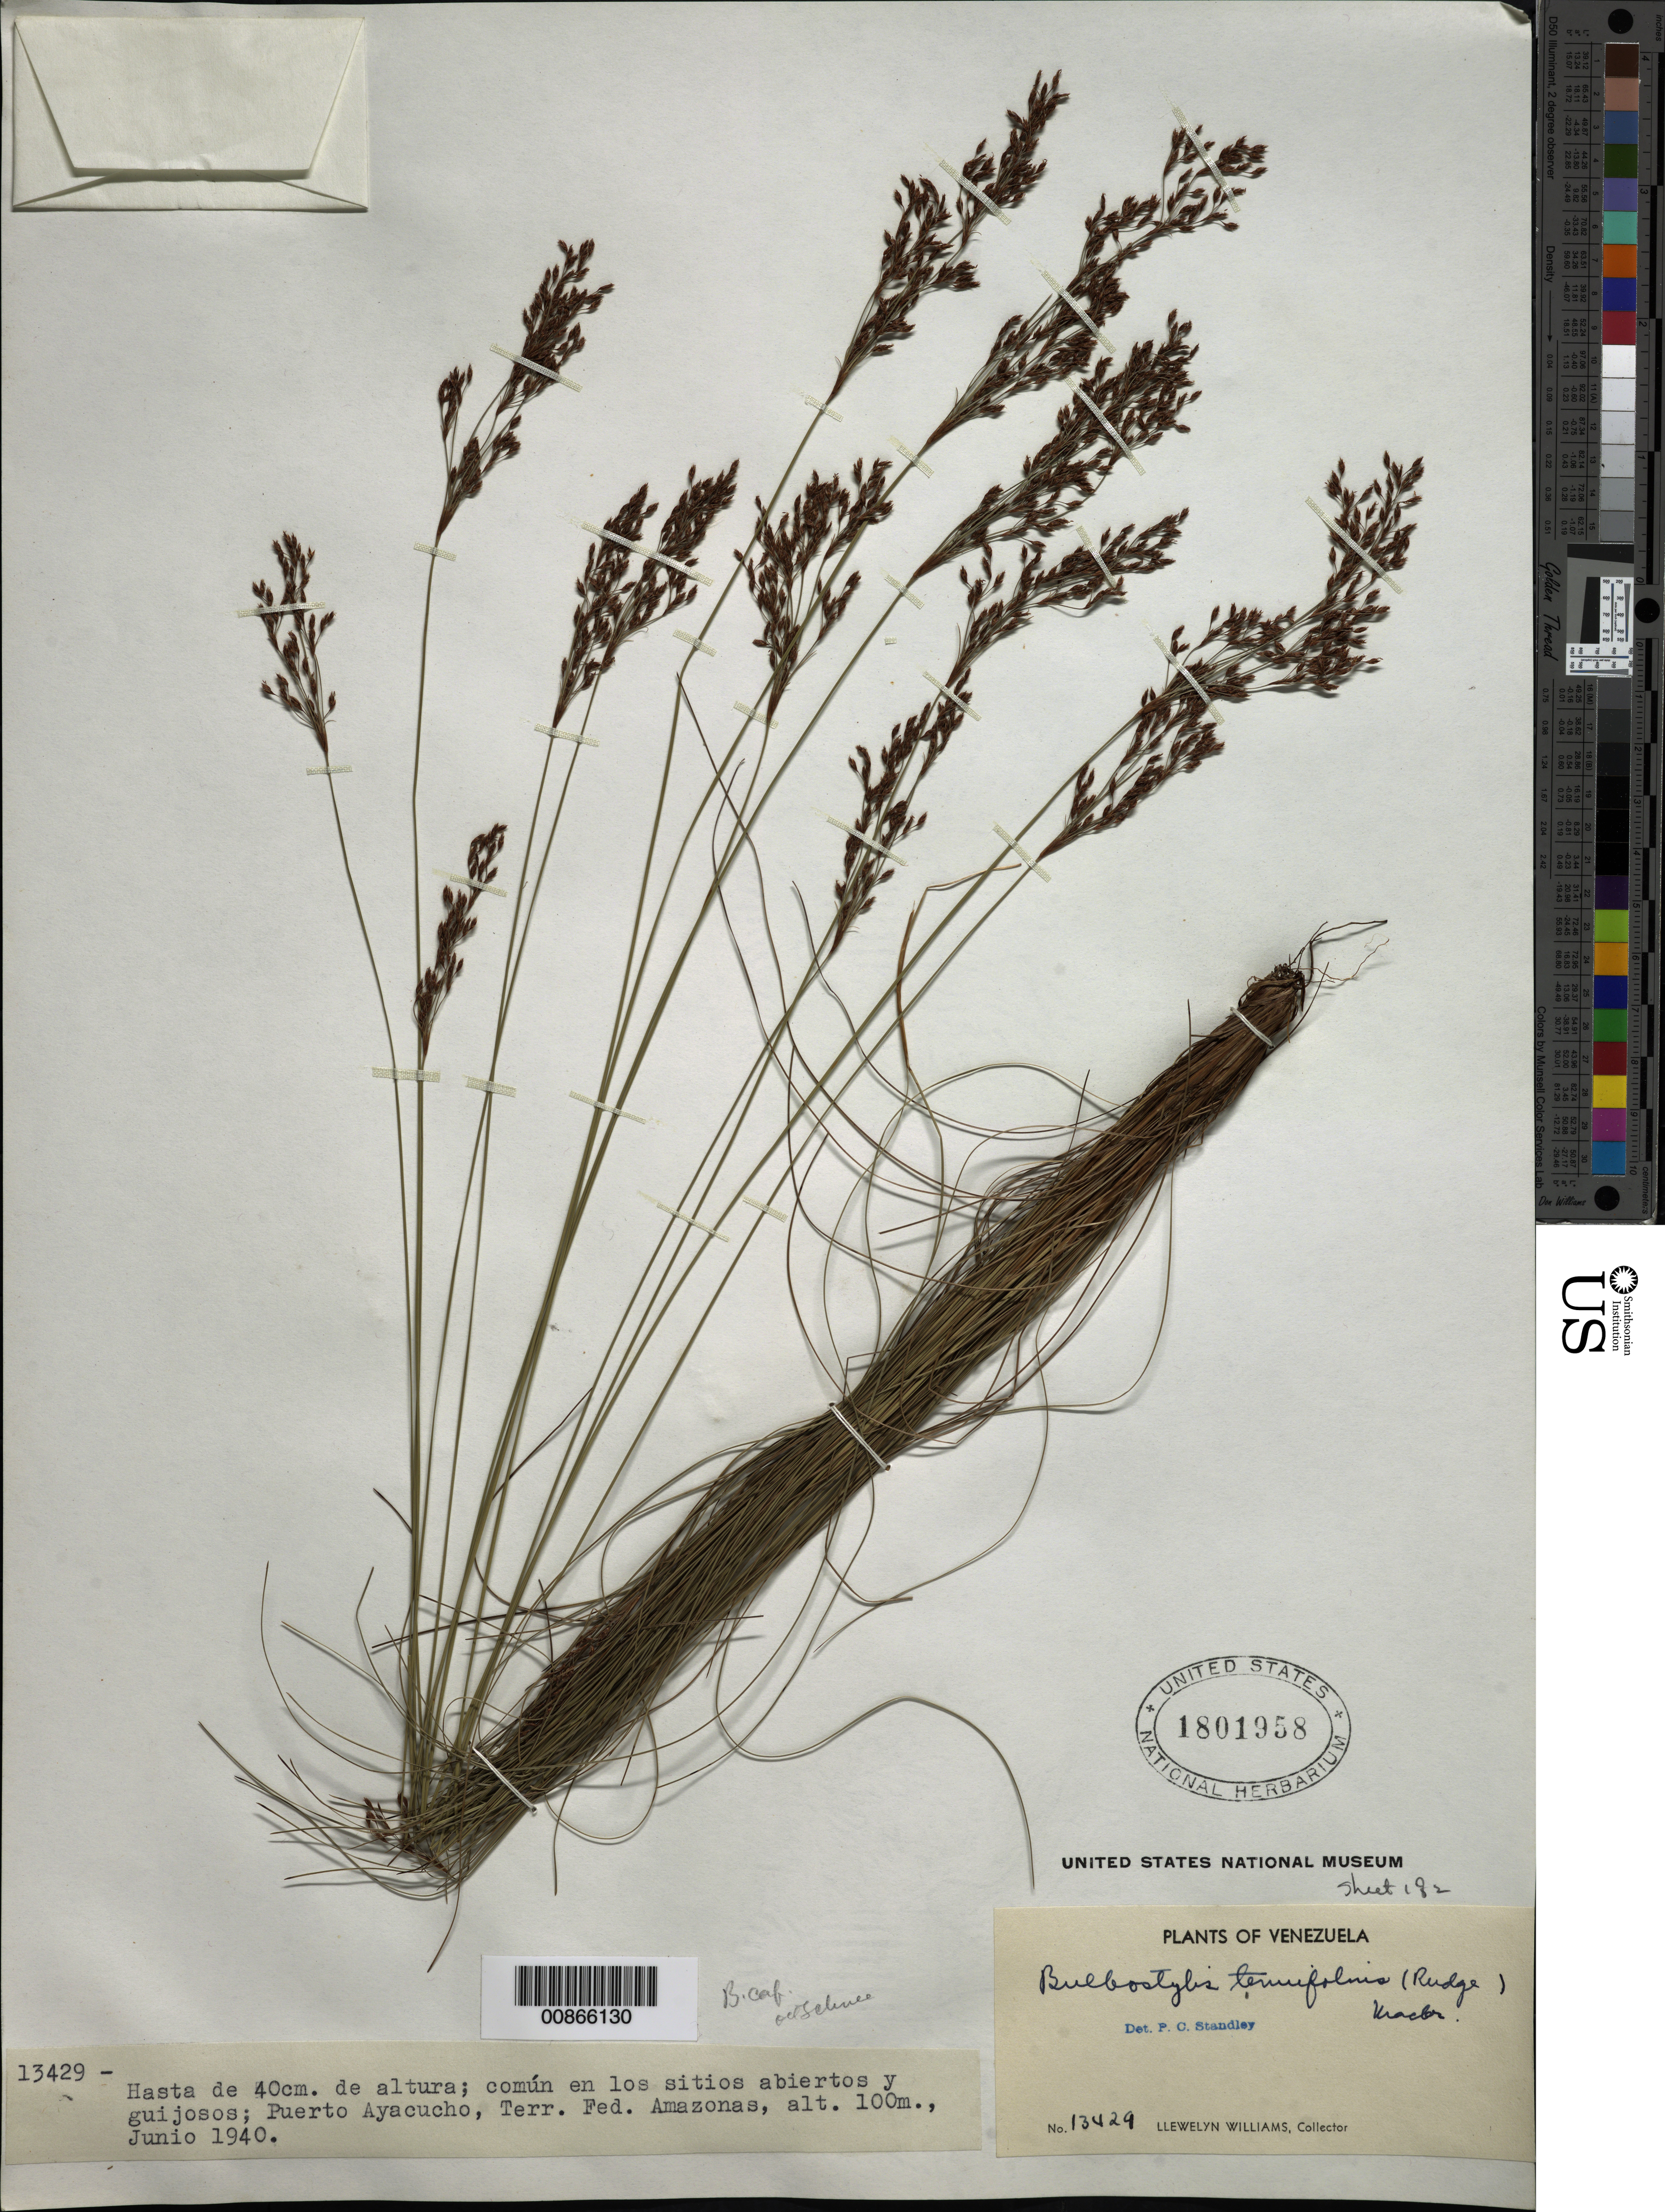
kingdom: Plantae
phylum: Tracheophyta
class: Liliopsida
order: Poales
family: Cyperaceae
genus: Bulbostylis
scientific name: Bulbostylis junciformis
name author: (Kunth) C.B. Clarke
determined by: Maciel-Silva, J. F.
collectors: Ll. Williams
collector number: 13429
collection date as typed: Jun-40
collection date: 1940-06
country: Venezuela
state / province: Amazonas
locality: Puerto Ayacucho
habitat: Sitios abiertos y guijosos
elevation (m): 100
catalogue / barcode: US 1810958